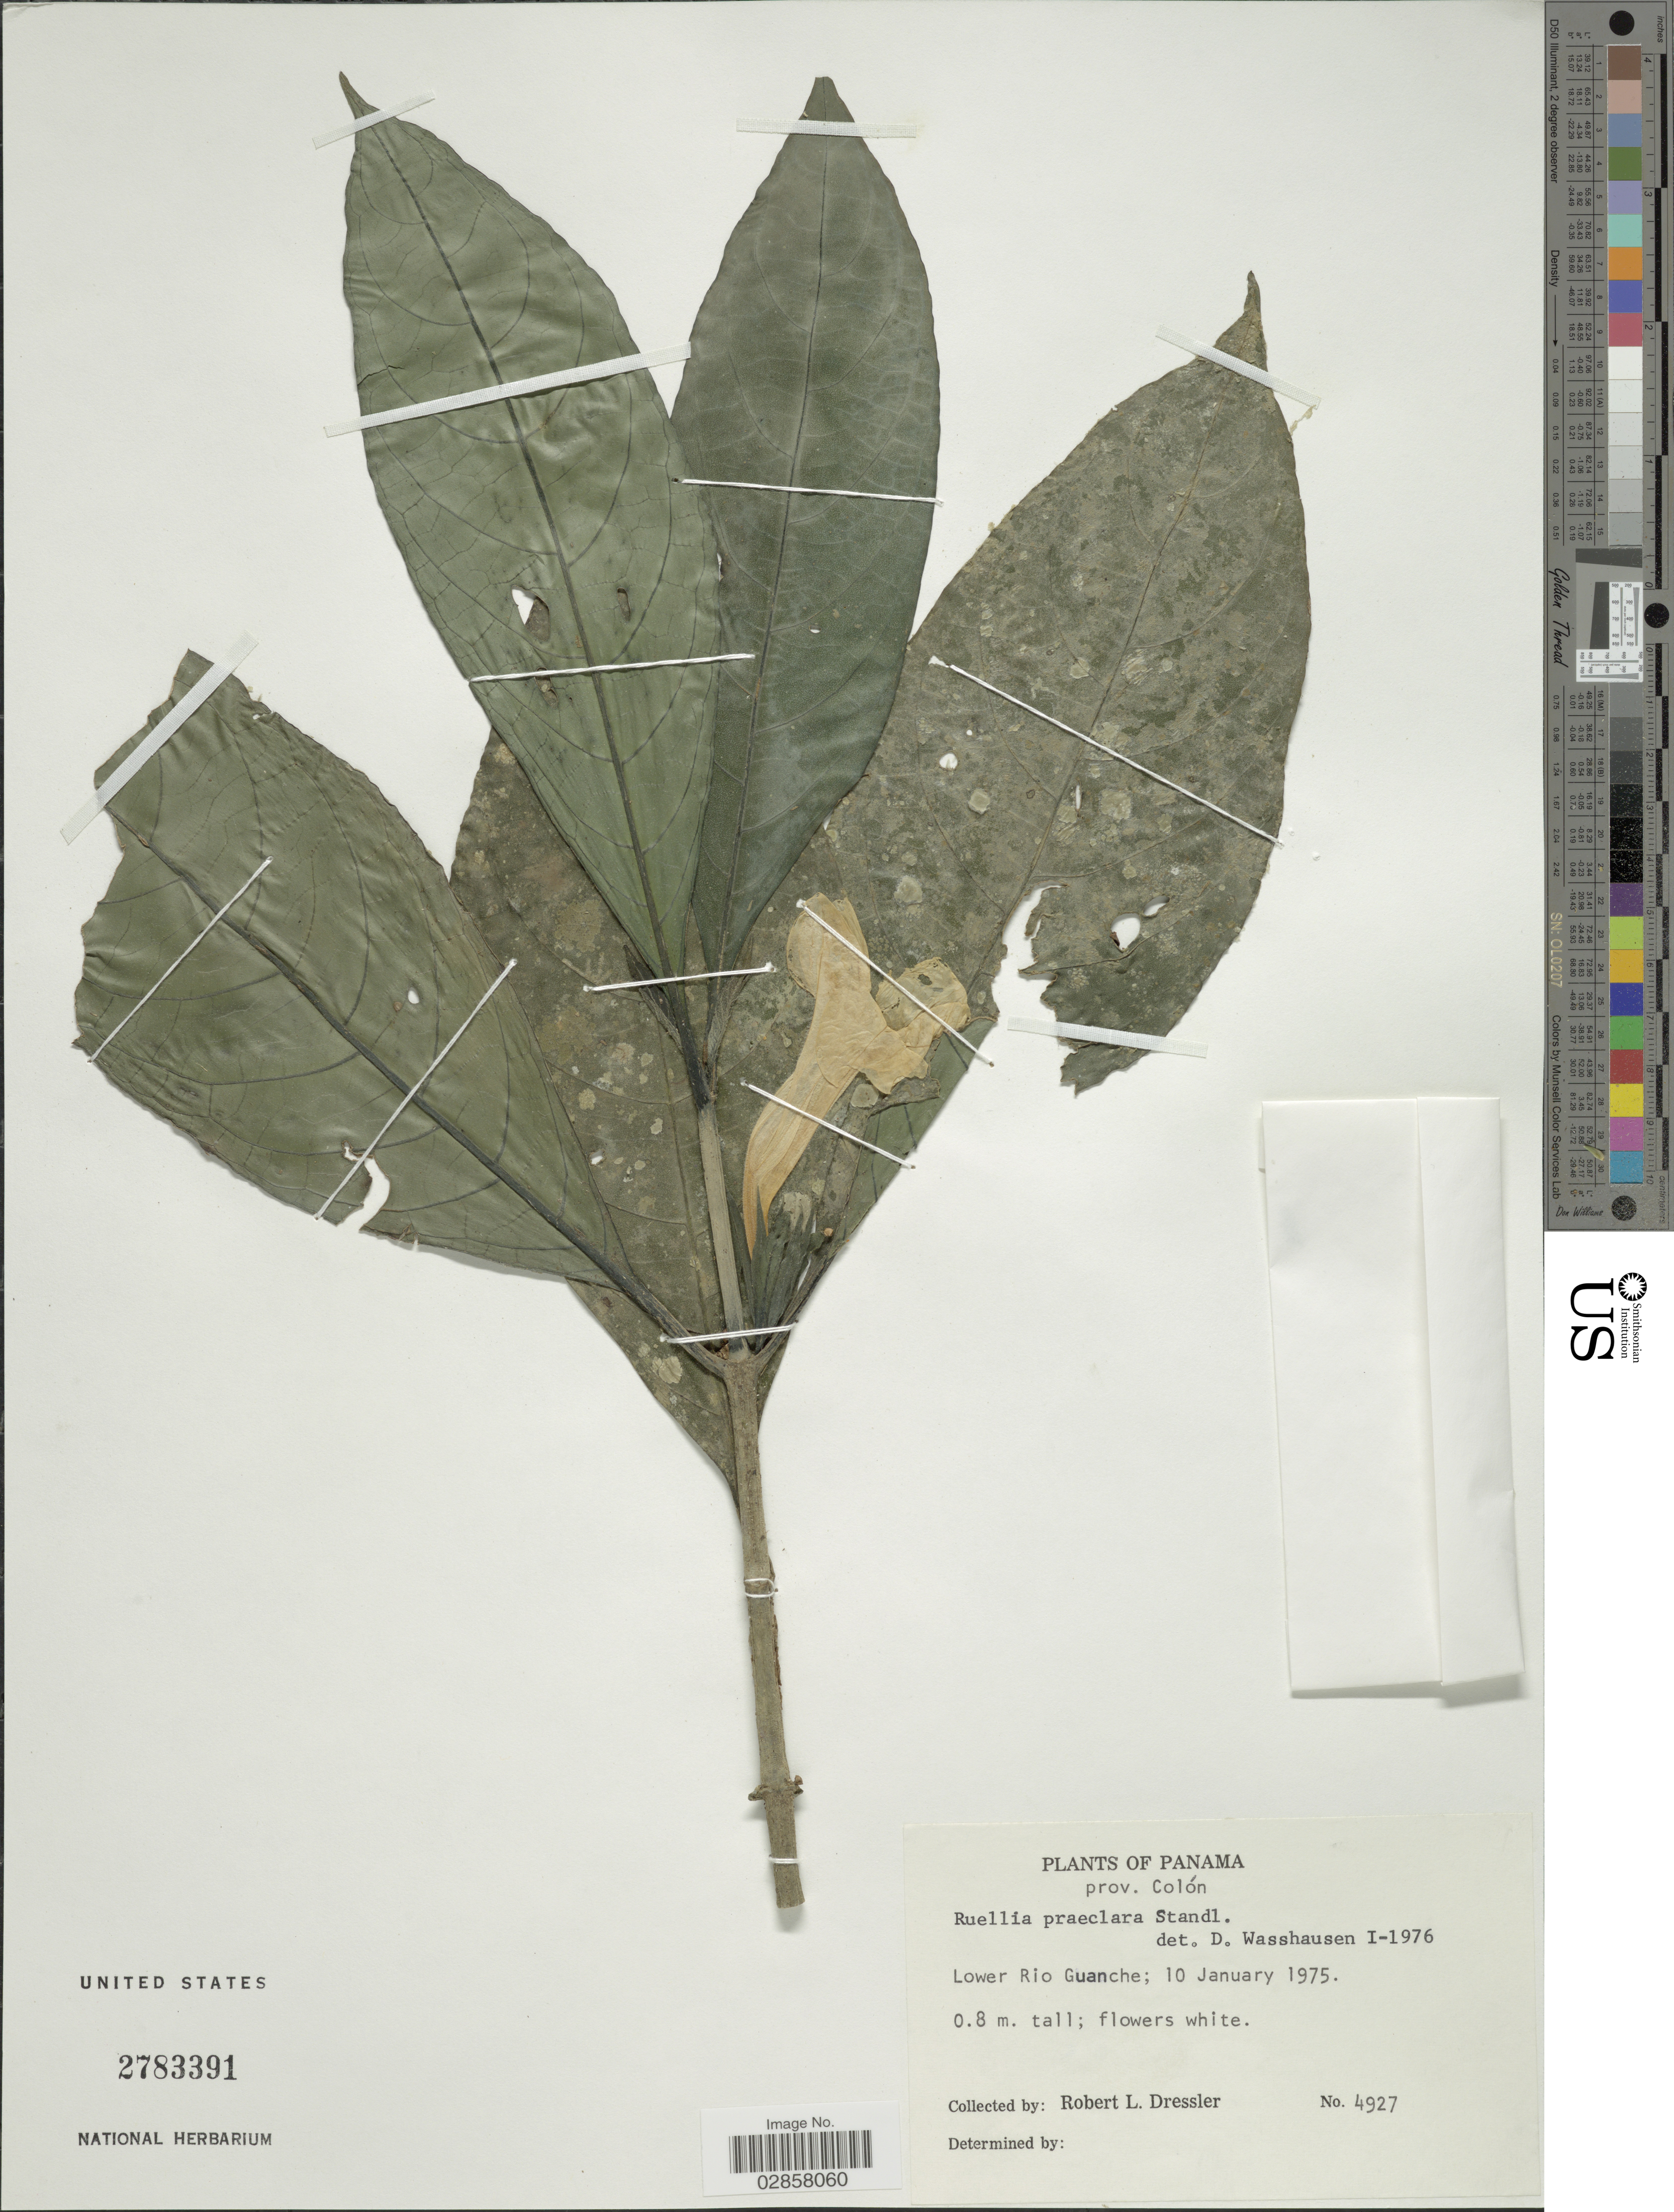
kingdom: Plantae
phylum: Tracheophyta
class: Magnoliopsida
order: Lamiales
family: Acanthaceae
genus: Ruellia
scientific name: Ruellia praeclara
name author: Standl.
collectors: R. Dressler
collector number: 4927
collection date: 1975-01-10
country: Panama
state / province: Colón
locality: Lower Rio Guanche.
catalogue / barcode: US 2783391